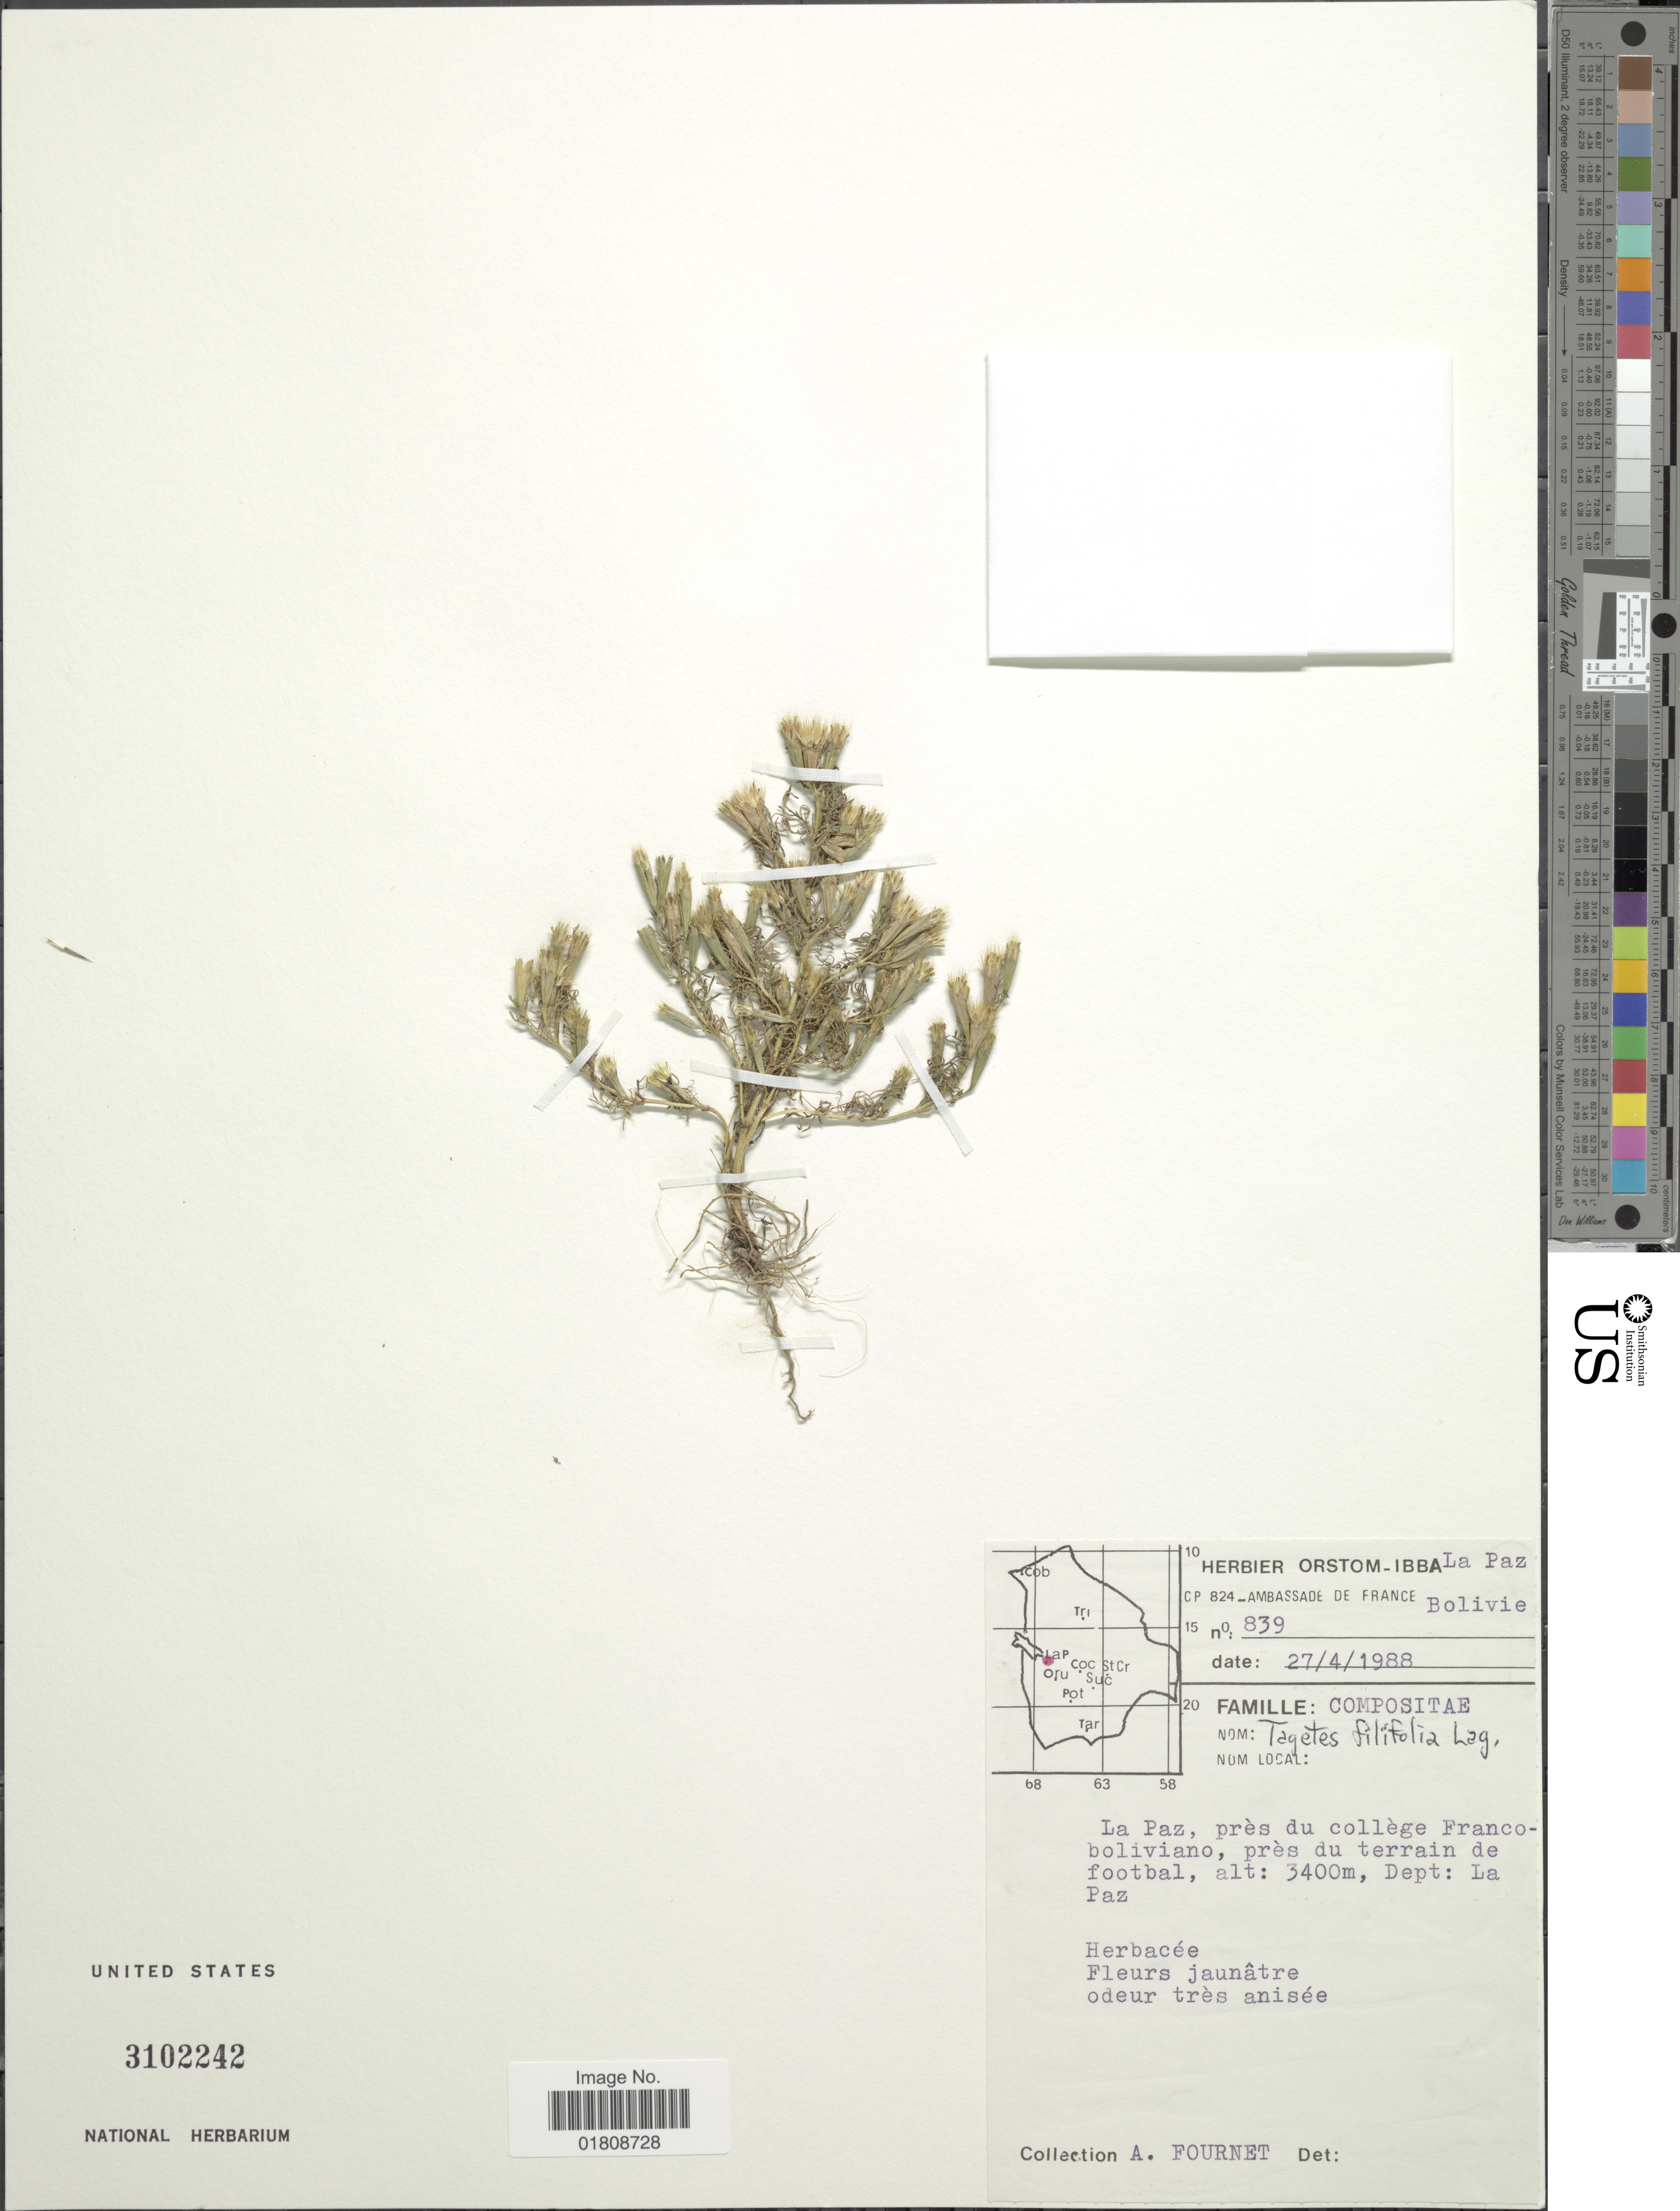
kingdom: Plantae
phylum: Tracheophyta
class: Magnoliopsida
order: Asterales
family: Asteraceae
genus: Tagetes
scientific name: Tagetes filifolia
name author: Lag.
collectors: A. Fournet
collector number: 839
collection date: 1988-04-27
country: Bolivia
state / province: La Paz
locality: La Paz, pres du college Franco-boliviano, pres du terrain de footbal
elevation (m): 3400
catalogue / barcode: US 3102242